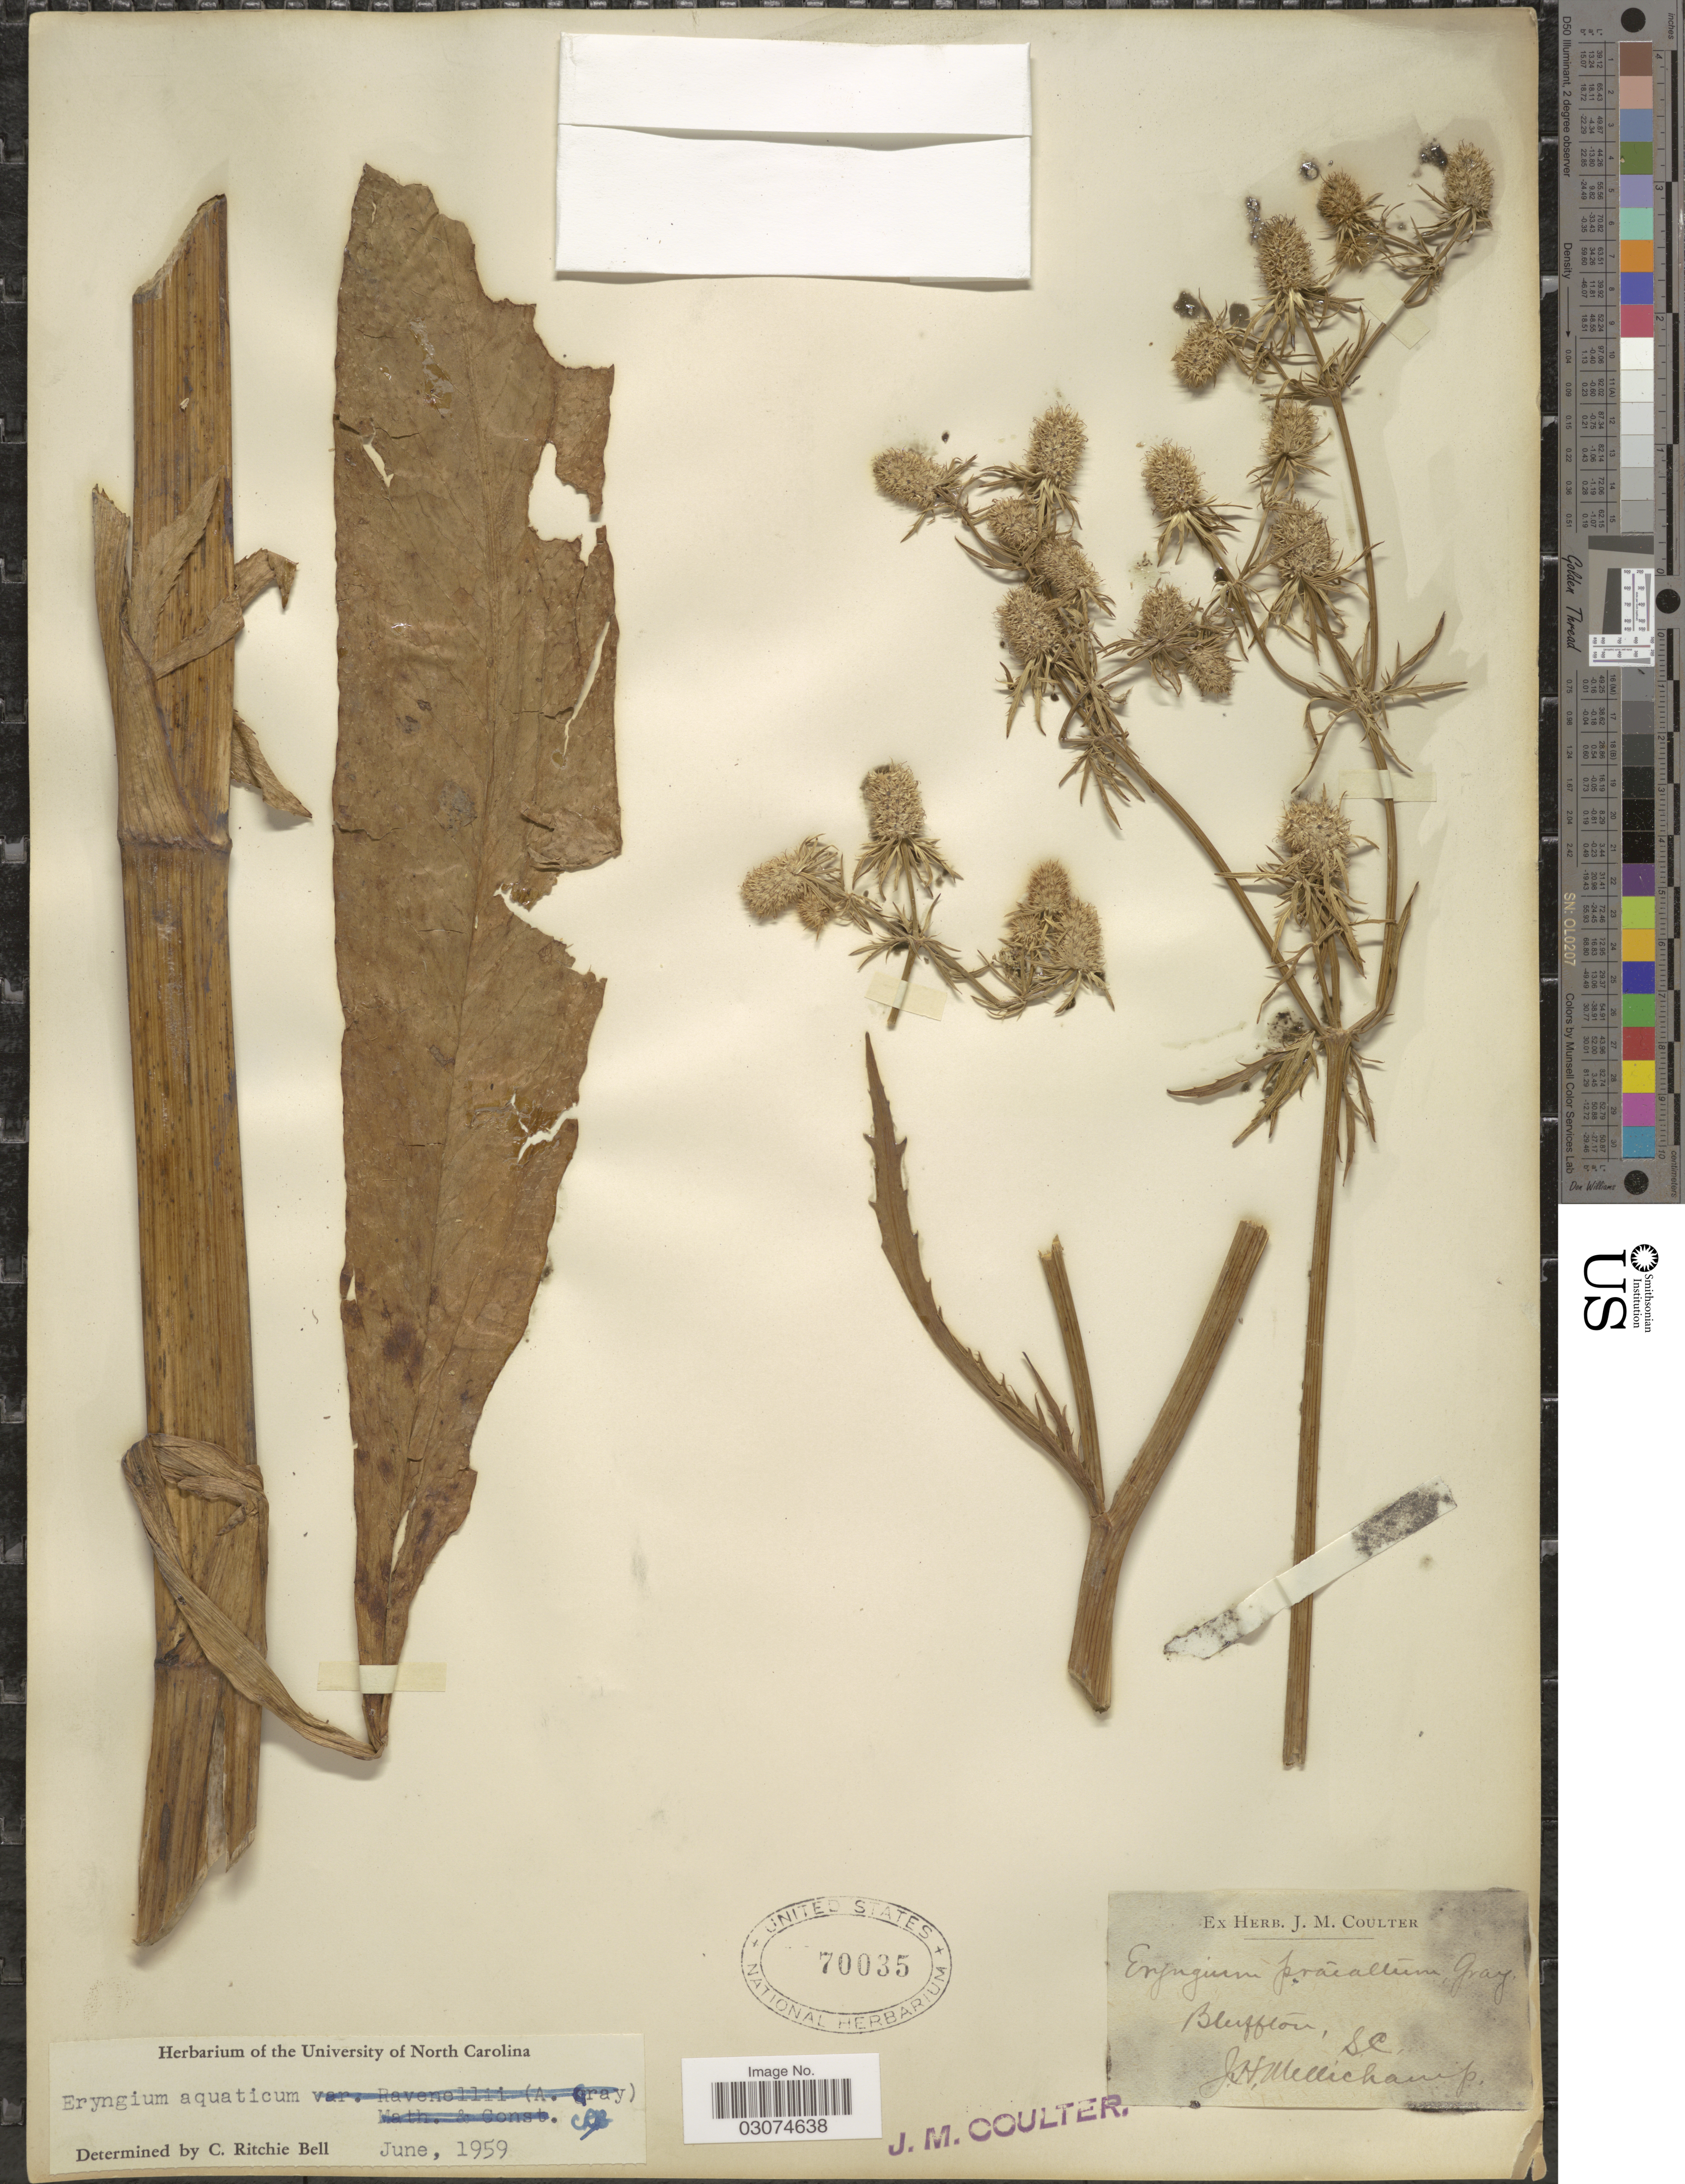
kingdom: Plantae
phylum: Tracheophyta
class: Magnoliopsida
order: Apiales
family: Apiaceae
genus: Eryngium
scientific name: Eryngium aquaticum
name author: L.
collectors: J. H. Mellichamp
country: United States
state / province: South Carolina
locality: Bluffton, SC.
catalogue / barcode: US 70035